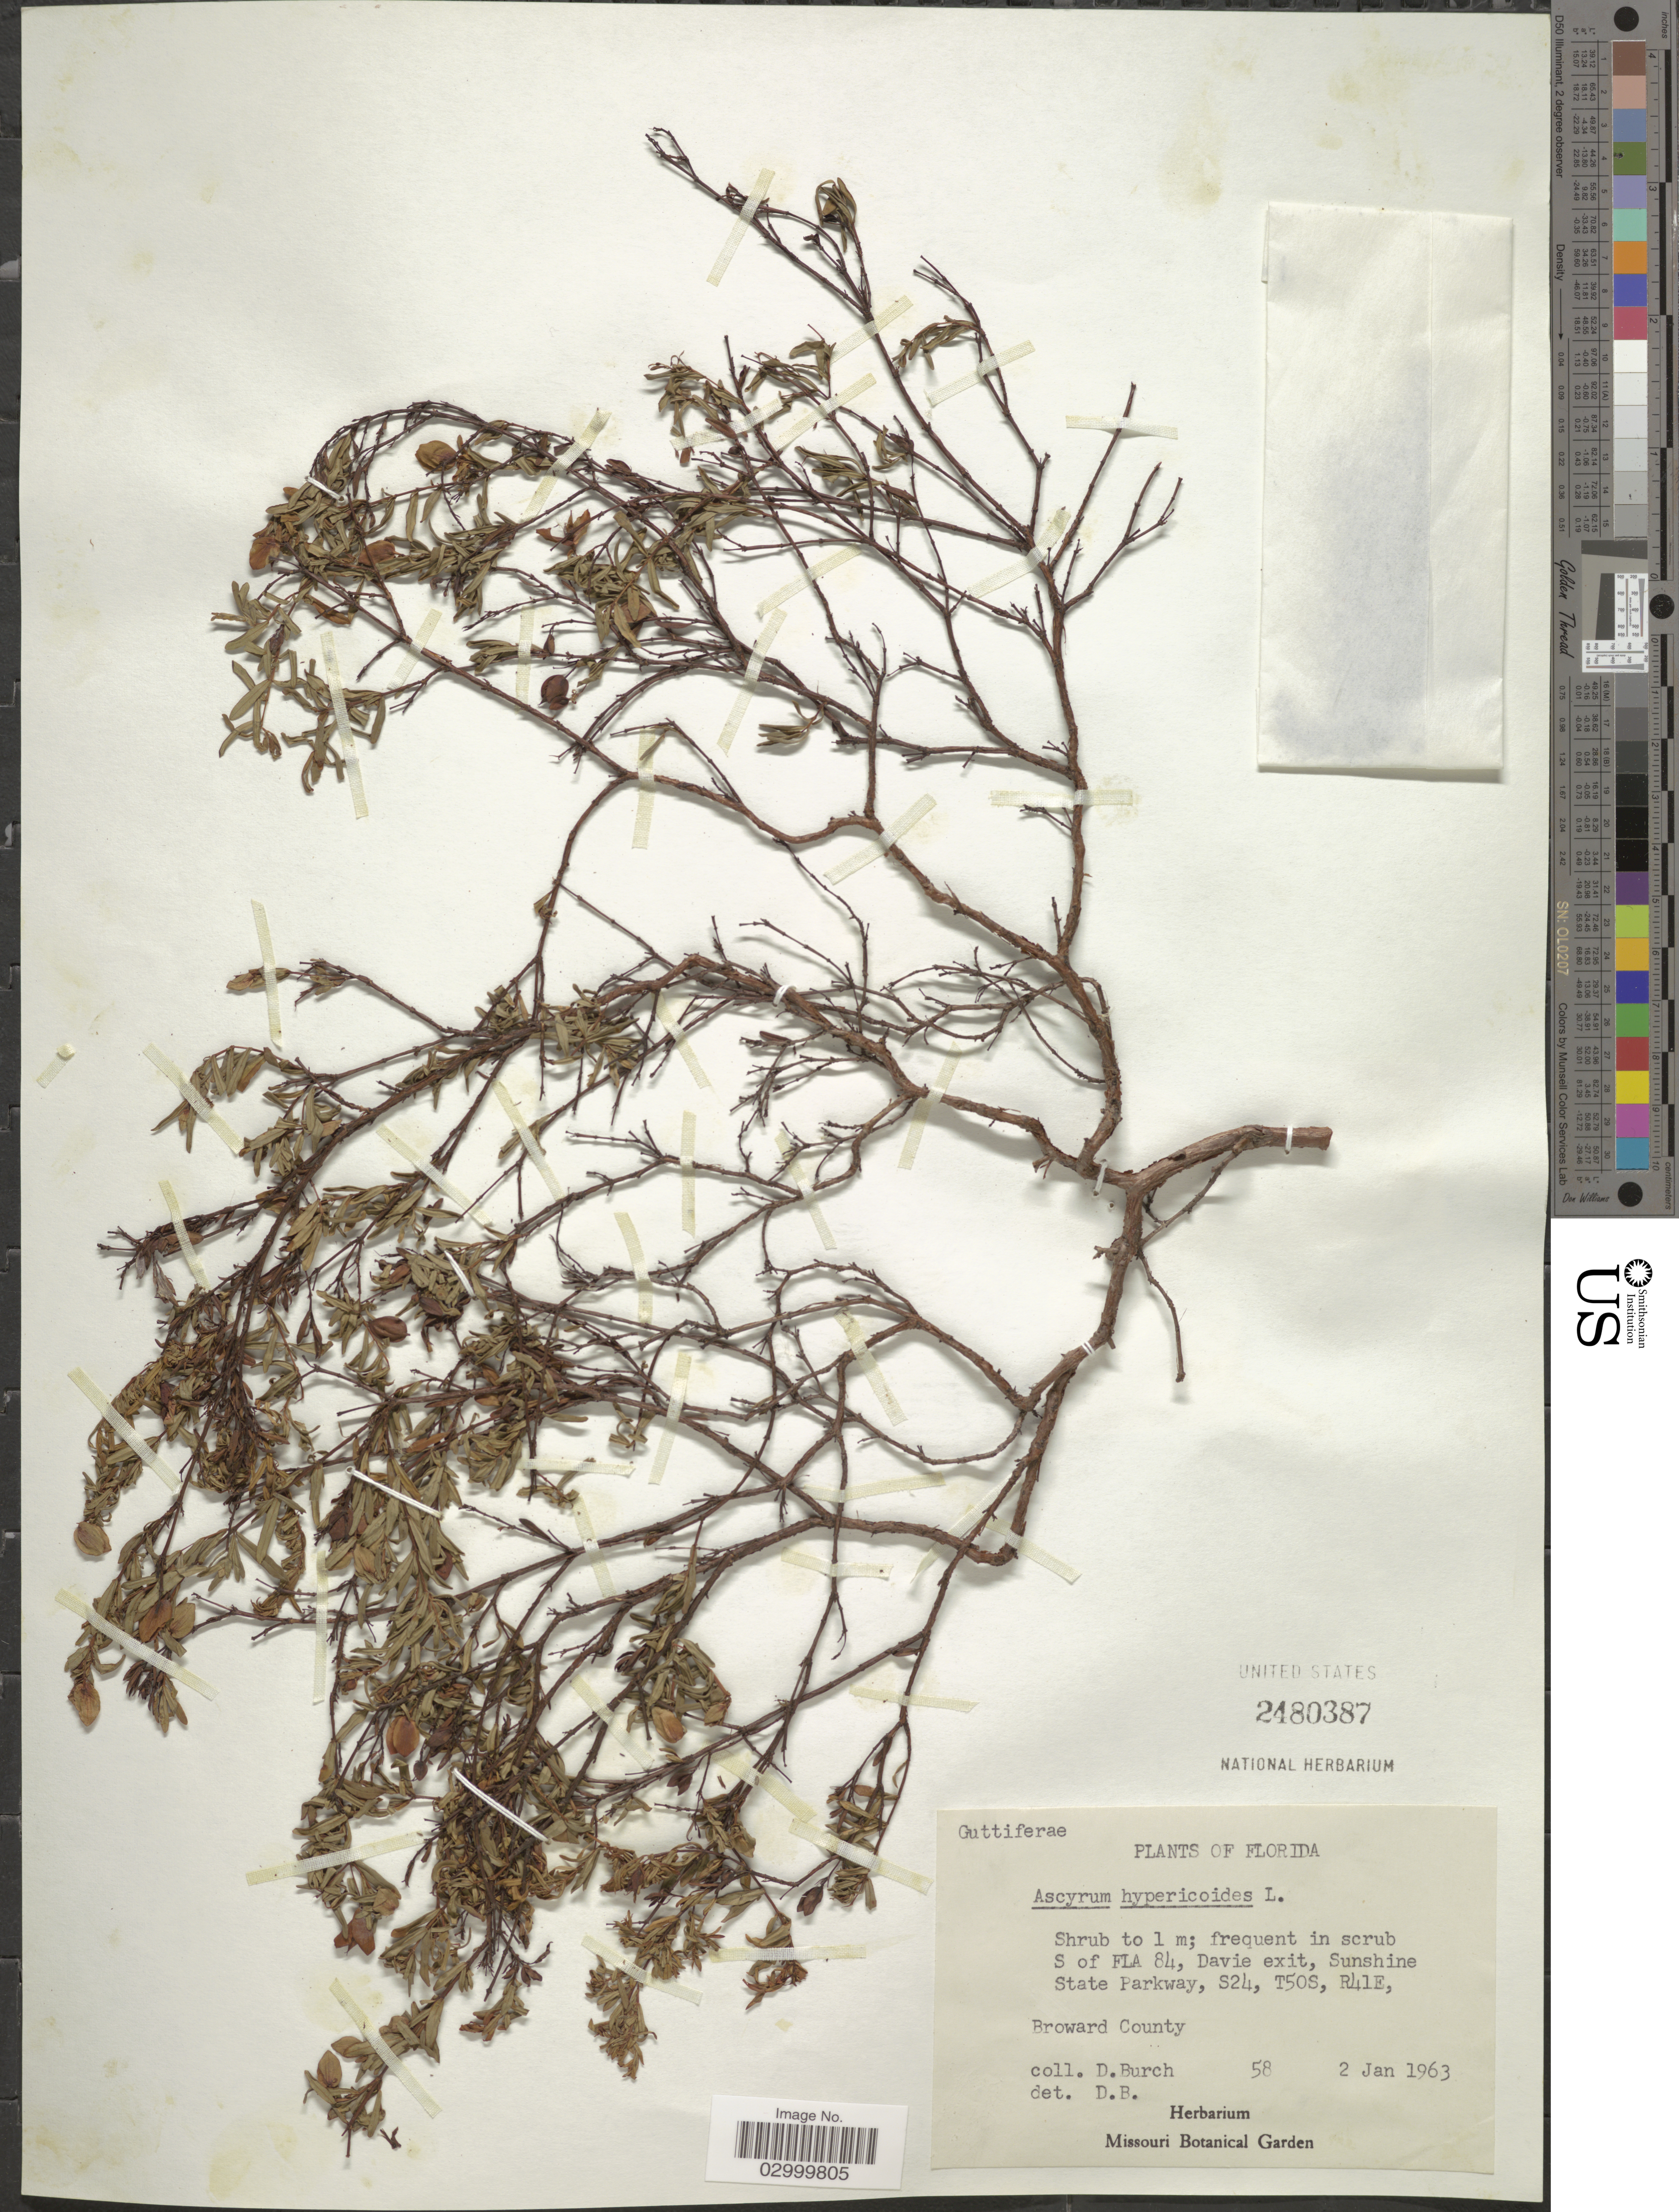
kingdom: Plantae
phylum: Tracheophyta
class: Magnoliopsida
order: Malpighiales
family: Hypericaceae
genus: Hypericum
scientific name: Hypericum hypericoides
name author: (L.) Crantz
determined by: Strong, Mark T., (BOT), Smithsonian Institution - National Museum of Natural History (UNITED STATES)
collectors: D. Burch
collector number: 58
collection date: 1963-01-02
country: United States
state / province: Florida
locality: S of FLA 84, Davie exit, Sunshine State Parkway, S24, T50S, R41E, Borward County.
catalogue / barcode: US 2480387